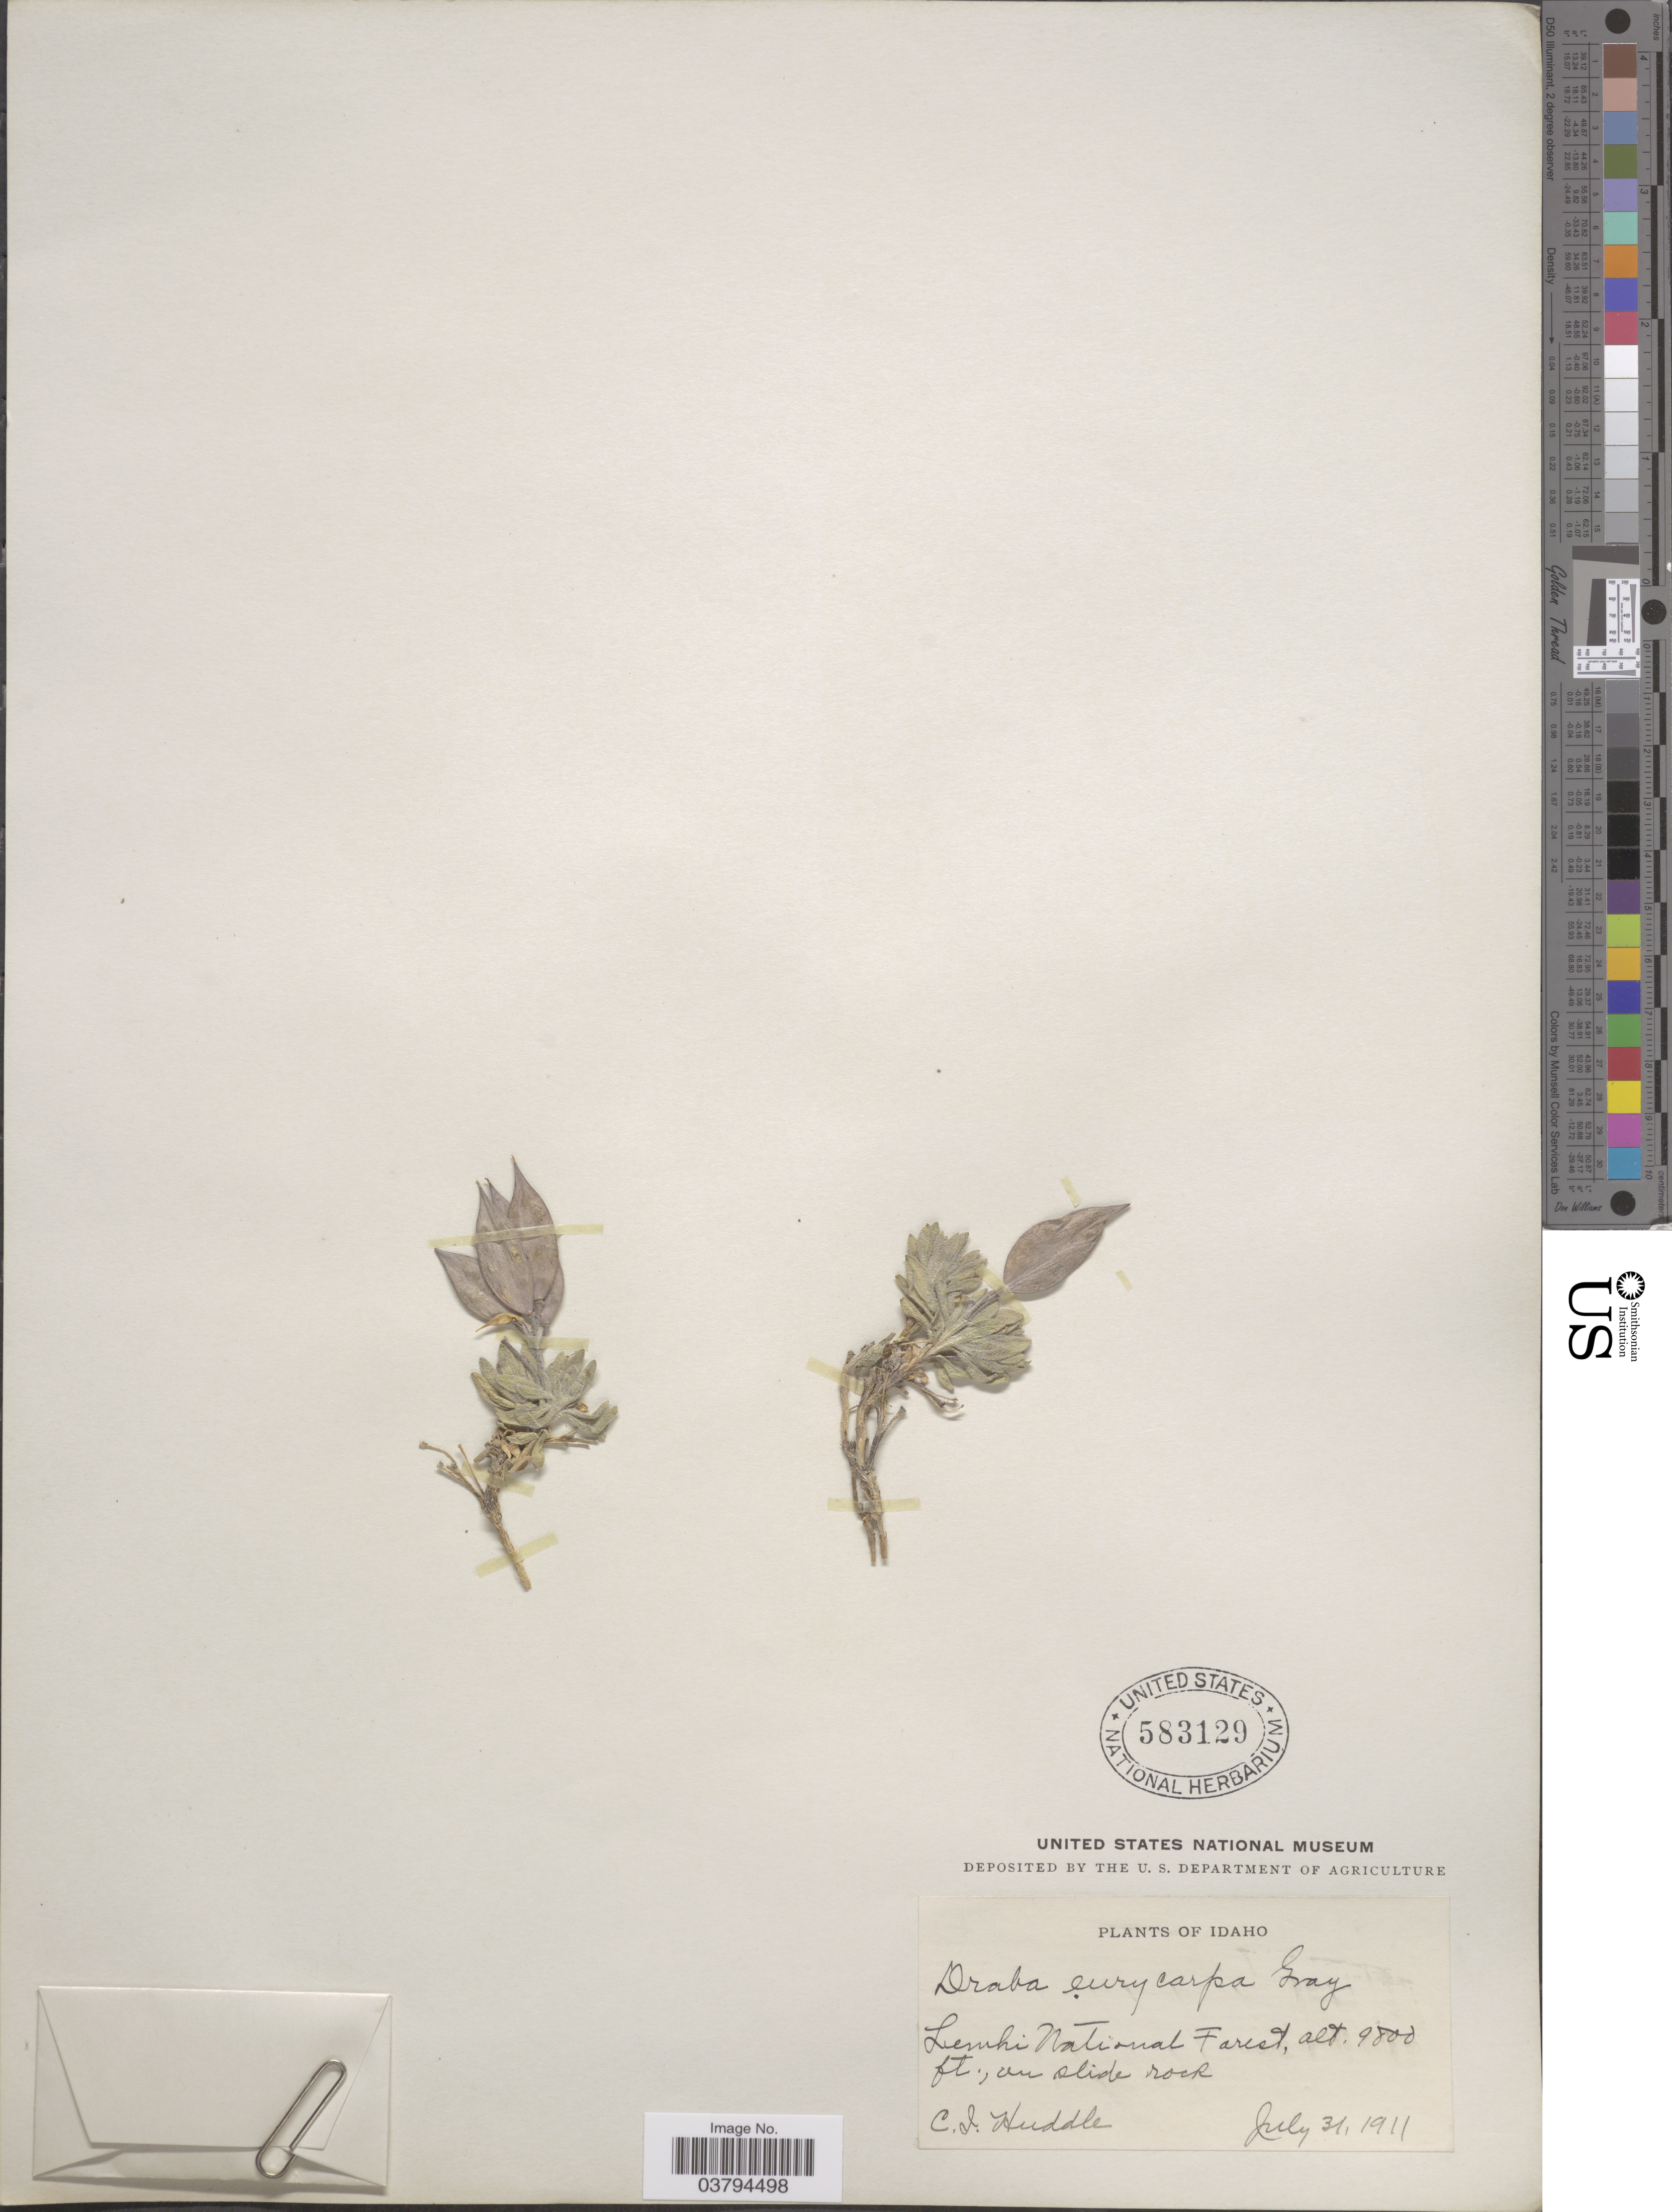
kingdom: Plantae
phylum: Tracheophyta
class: Magnoliopsida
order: Brassicales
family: Brassicaceae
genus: Phoenicaulis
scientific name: Phoenicaulis eurycarpa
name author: (A. Gray) Abrams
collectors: C. Huddle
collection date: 1911-07-31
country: United States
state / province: Idaho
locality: Lemhi National Forest.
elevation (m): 2987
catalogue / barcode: US 583129